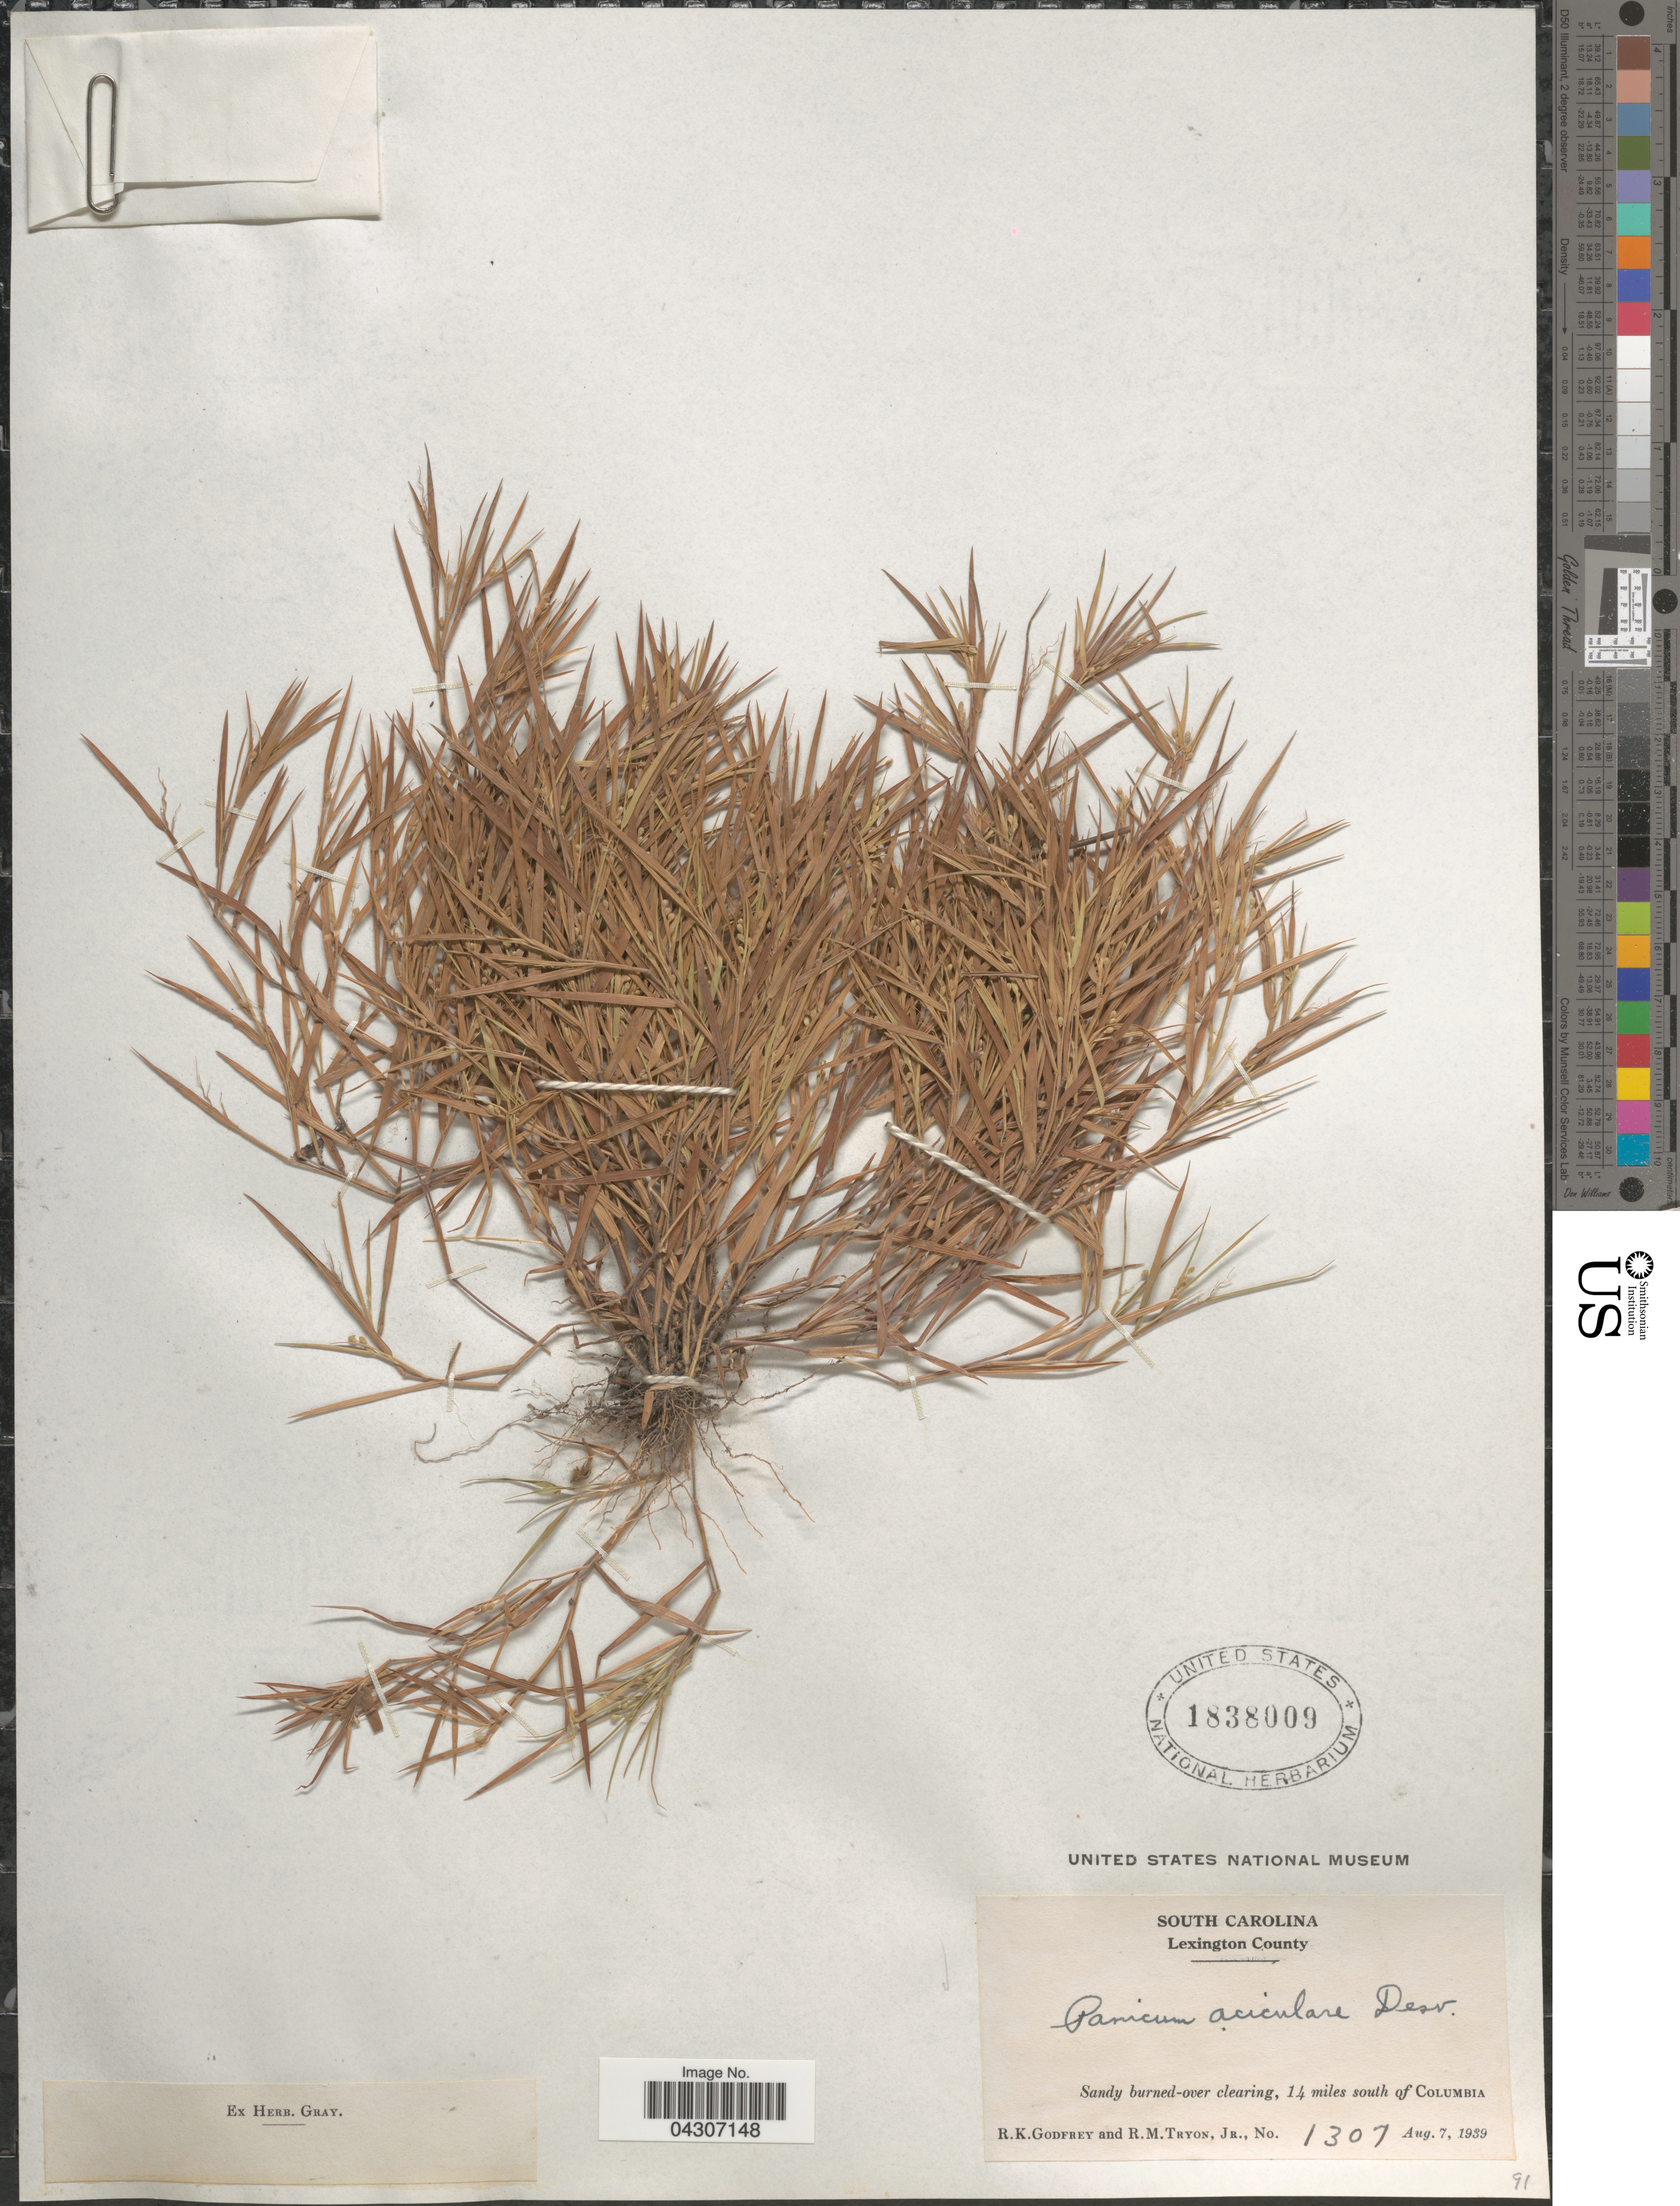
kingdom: Plantae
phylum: Tracheophyta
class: Liliopsida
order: Poales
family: Poaceae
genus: Dichanthelium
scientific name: Dichanthelium aciculare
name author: (Desv. ex Poir.) Gould & C.A. Clark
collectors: R. K. Godfrey & R. Tryon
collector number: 1307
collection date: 1939-08-07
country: United States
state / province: South Carolina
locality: Lexington County. Sandy burned-over clearing, 14 miles south of Columbia.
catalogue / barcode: US 1838009